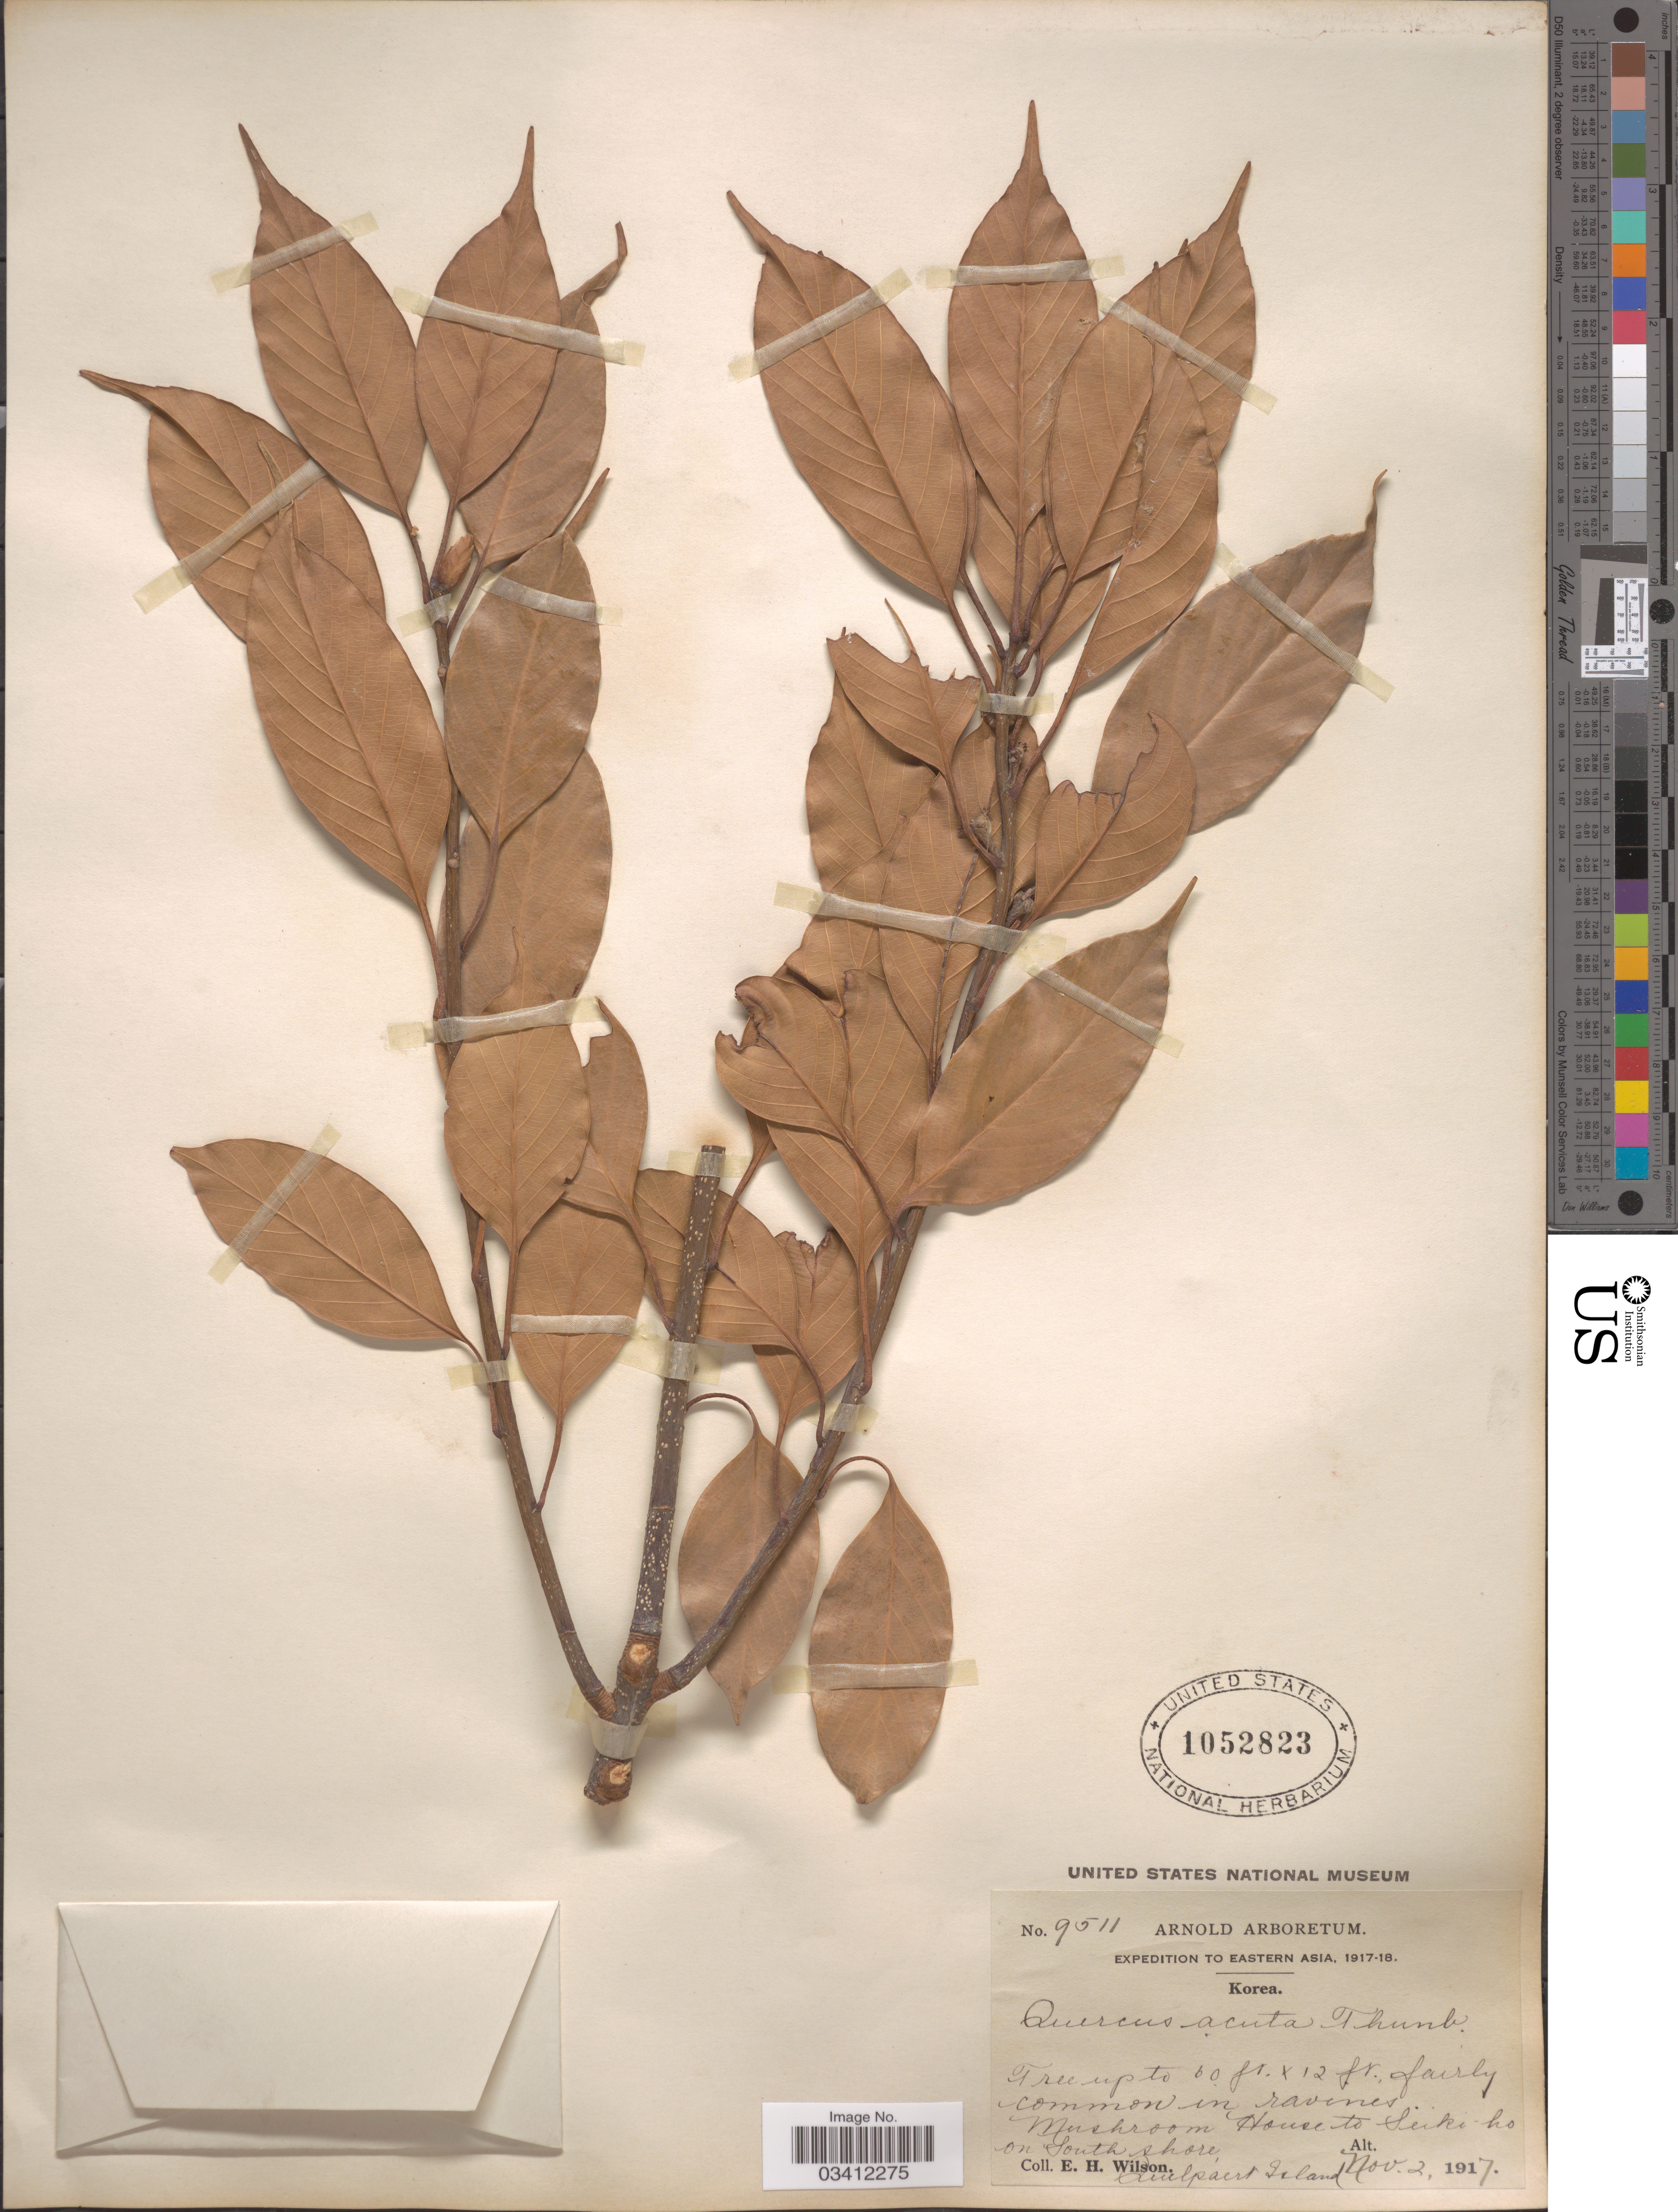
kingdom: Plantae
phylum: Tracheophyta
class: Magnoliopsida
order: Fagales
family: Fagaceae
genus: Quercus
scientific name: Quercus sessiliflora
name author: Salisb.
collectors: E. Wilson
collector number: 9511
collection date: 1917-11-02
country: South Korea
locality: Eastern Asia. Mushroom House to Seiki-ho on South shore. Quelpaert Island.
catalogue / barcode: US 1052823